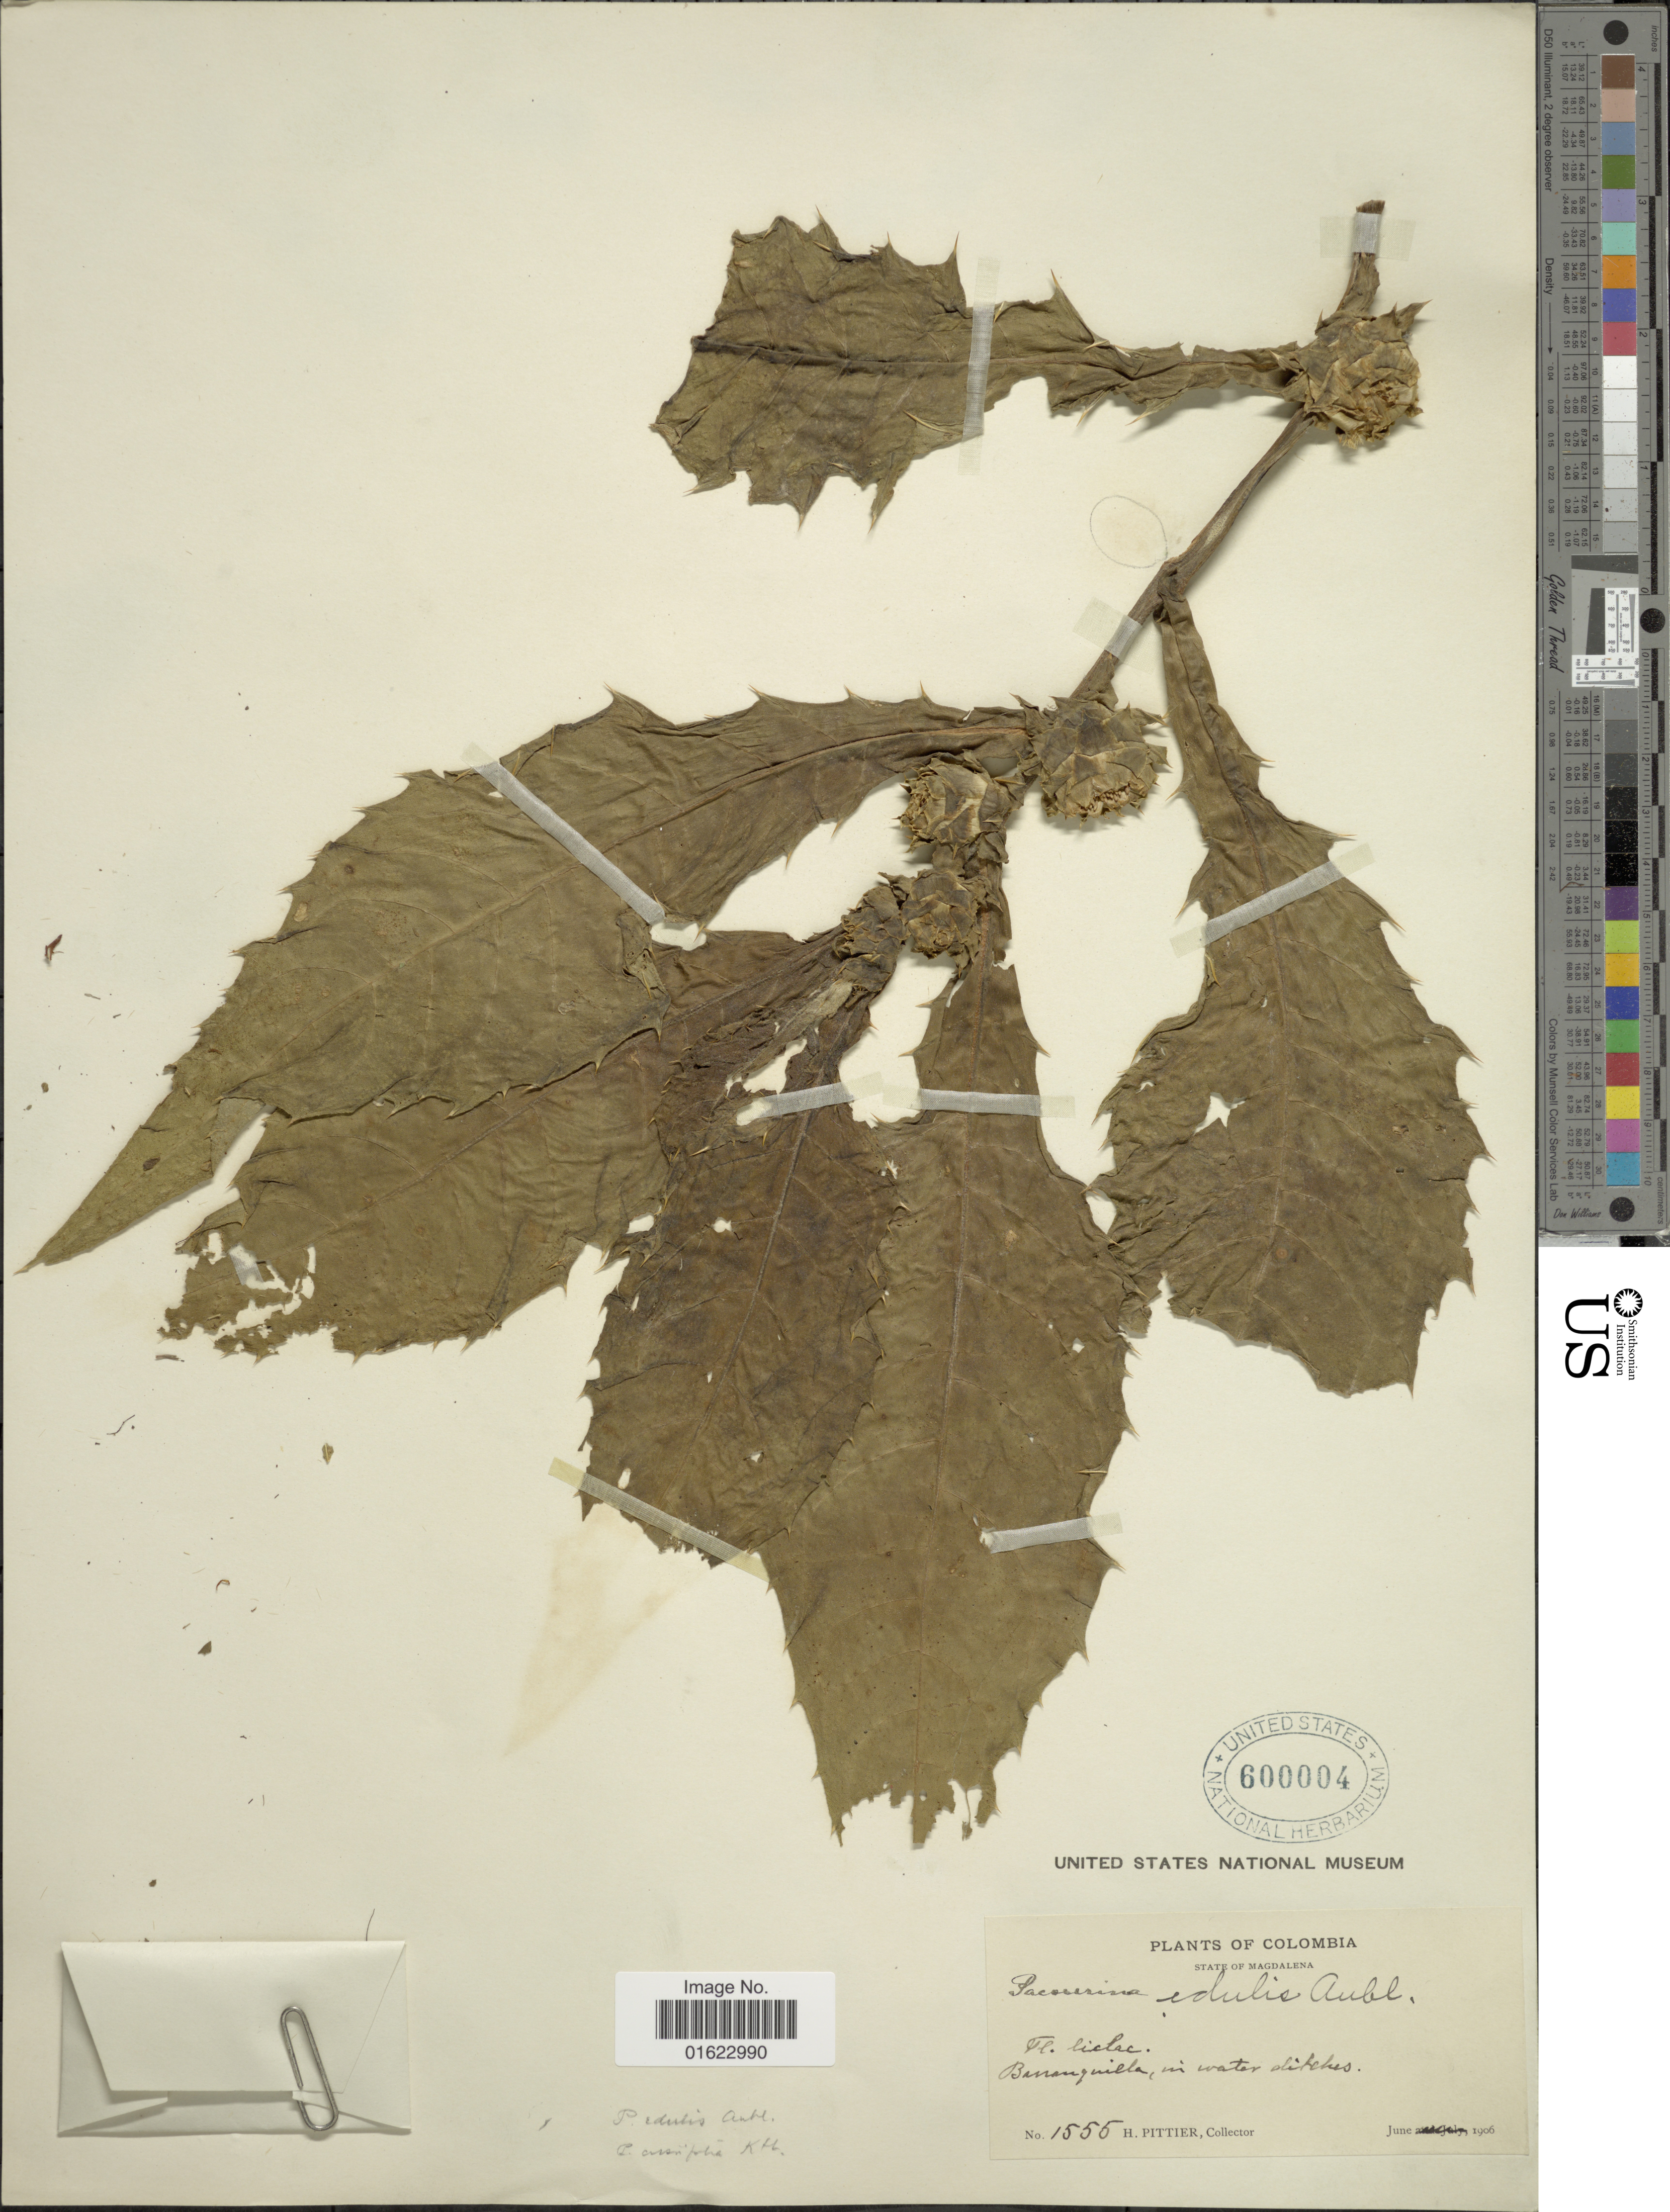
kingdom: Plantae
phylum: Tracheophyta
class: Magnoliopsida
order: Asterales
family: Asteraceae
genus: Pacourina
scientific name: Pacourina edulis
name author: Aubl.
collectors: H. F. Pittier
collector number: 1556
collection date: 1906-06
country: Colombia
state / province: Magdalena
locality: Barranquilla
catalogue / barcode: US 600004